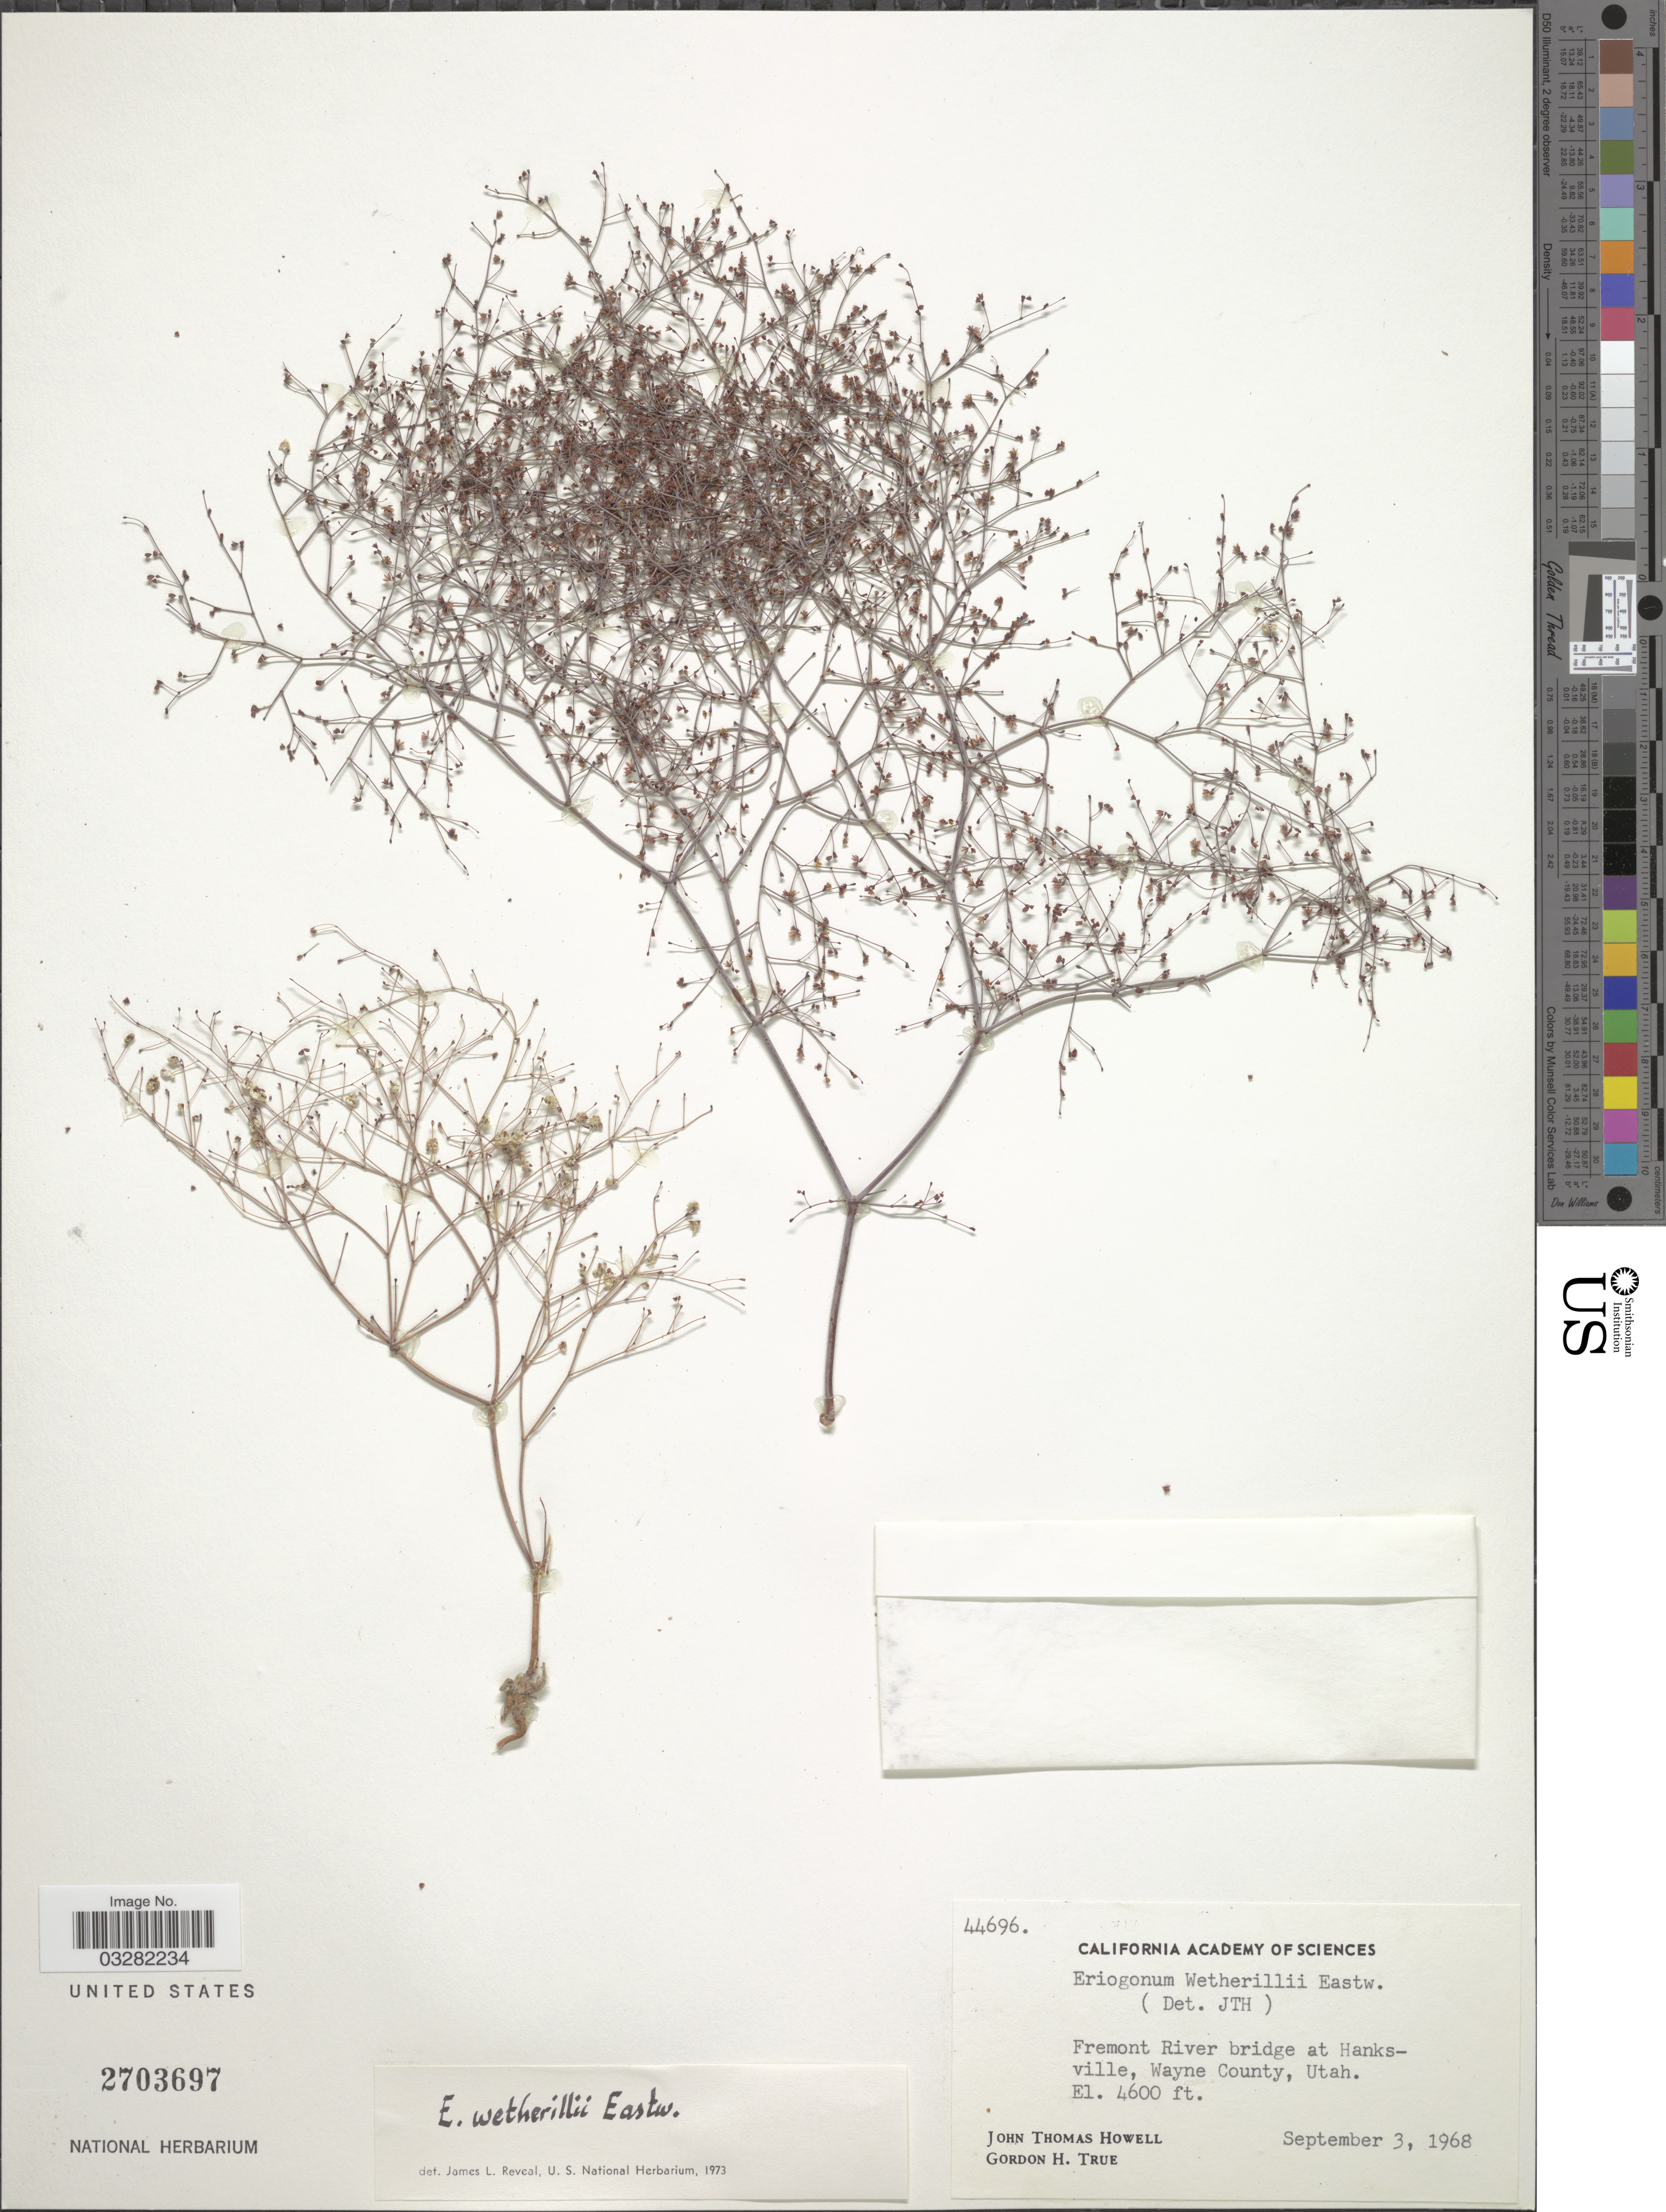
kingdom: Plantae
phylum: Tracheophyta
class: Magnoliopsida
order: Caryophyllales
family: Polygonaceae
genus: Eriogonum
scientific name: Eriogonum wetherillii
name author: Eastw.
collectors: J. T. Howell & G. H. True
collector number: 44696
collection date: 1968-09-03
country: United States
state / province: Utah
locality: Fremont River bridge at Hanksville, Wayne County.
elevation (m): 1402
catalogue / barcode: US 2703697